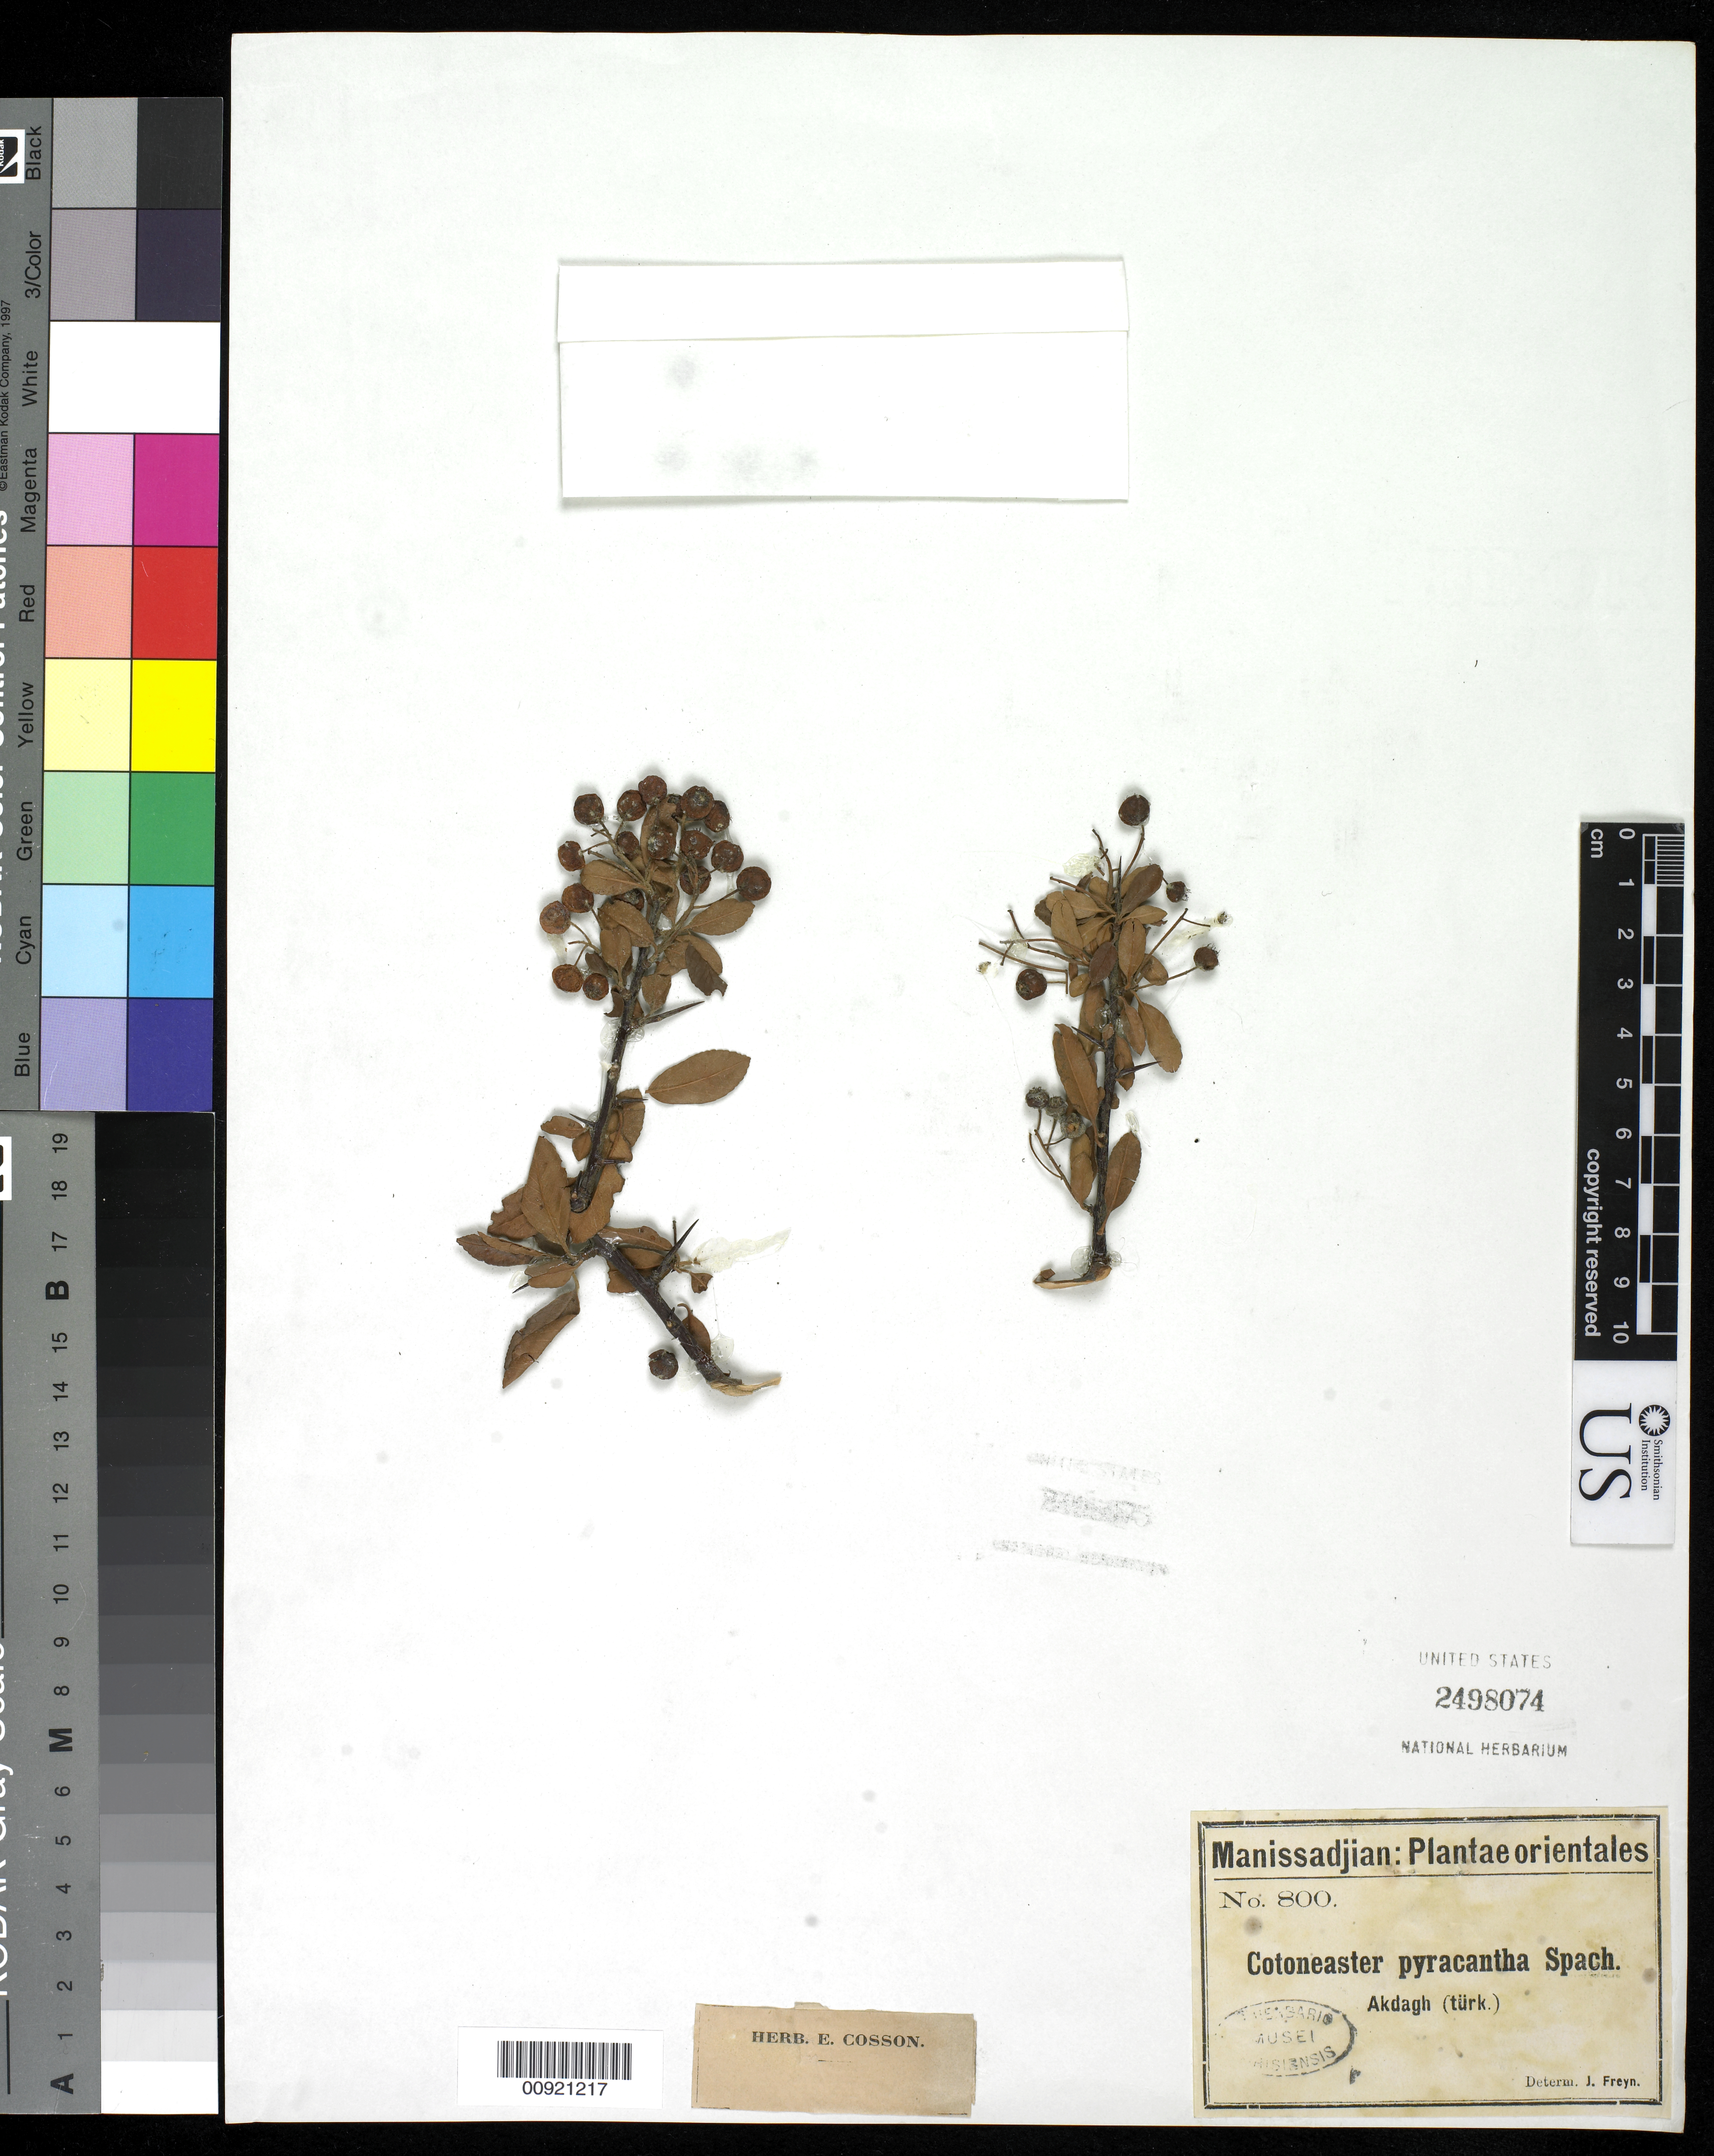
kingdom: Plantae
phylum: Tracheophyta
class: Magnoliopsida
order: Rosales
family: Rosaceae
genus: Cotoneaster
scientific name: Cotoneaster pyracantha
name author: (L.) Spach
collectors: E. Cosson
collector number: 800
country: Turkey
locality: Akdagh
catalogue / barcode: US 2498074